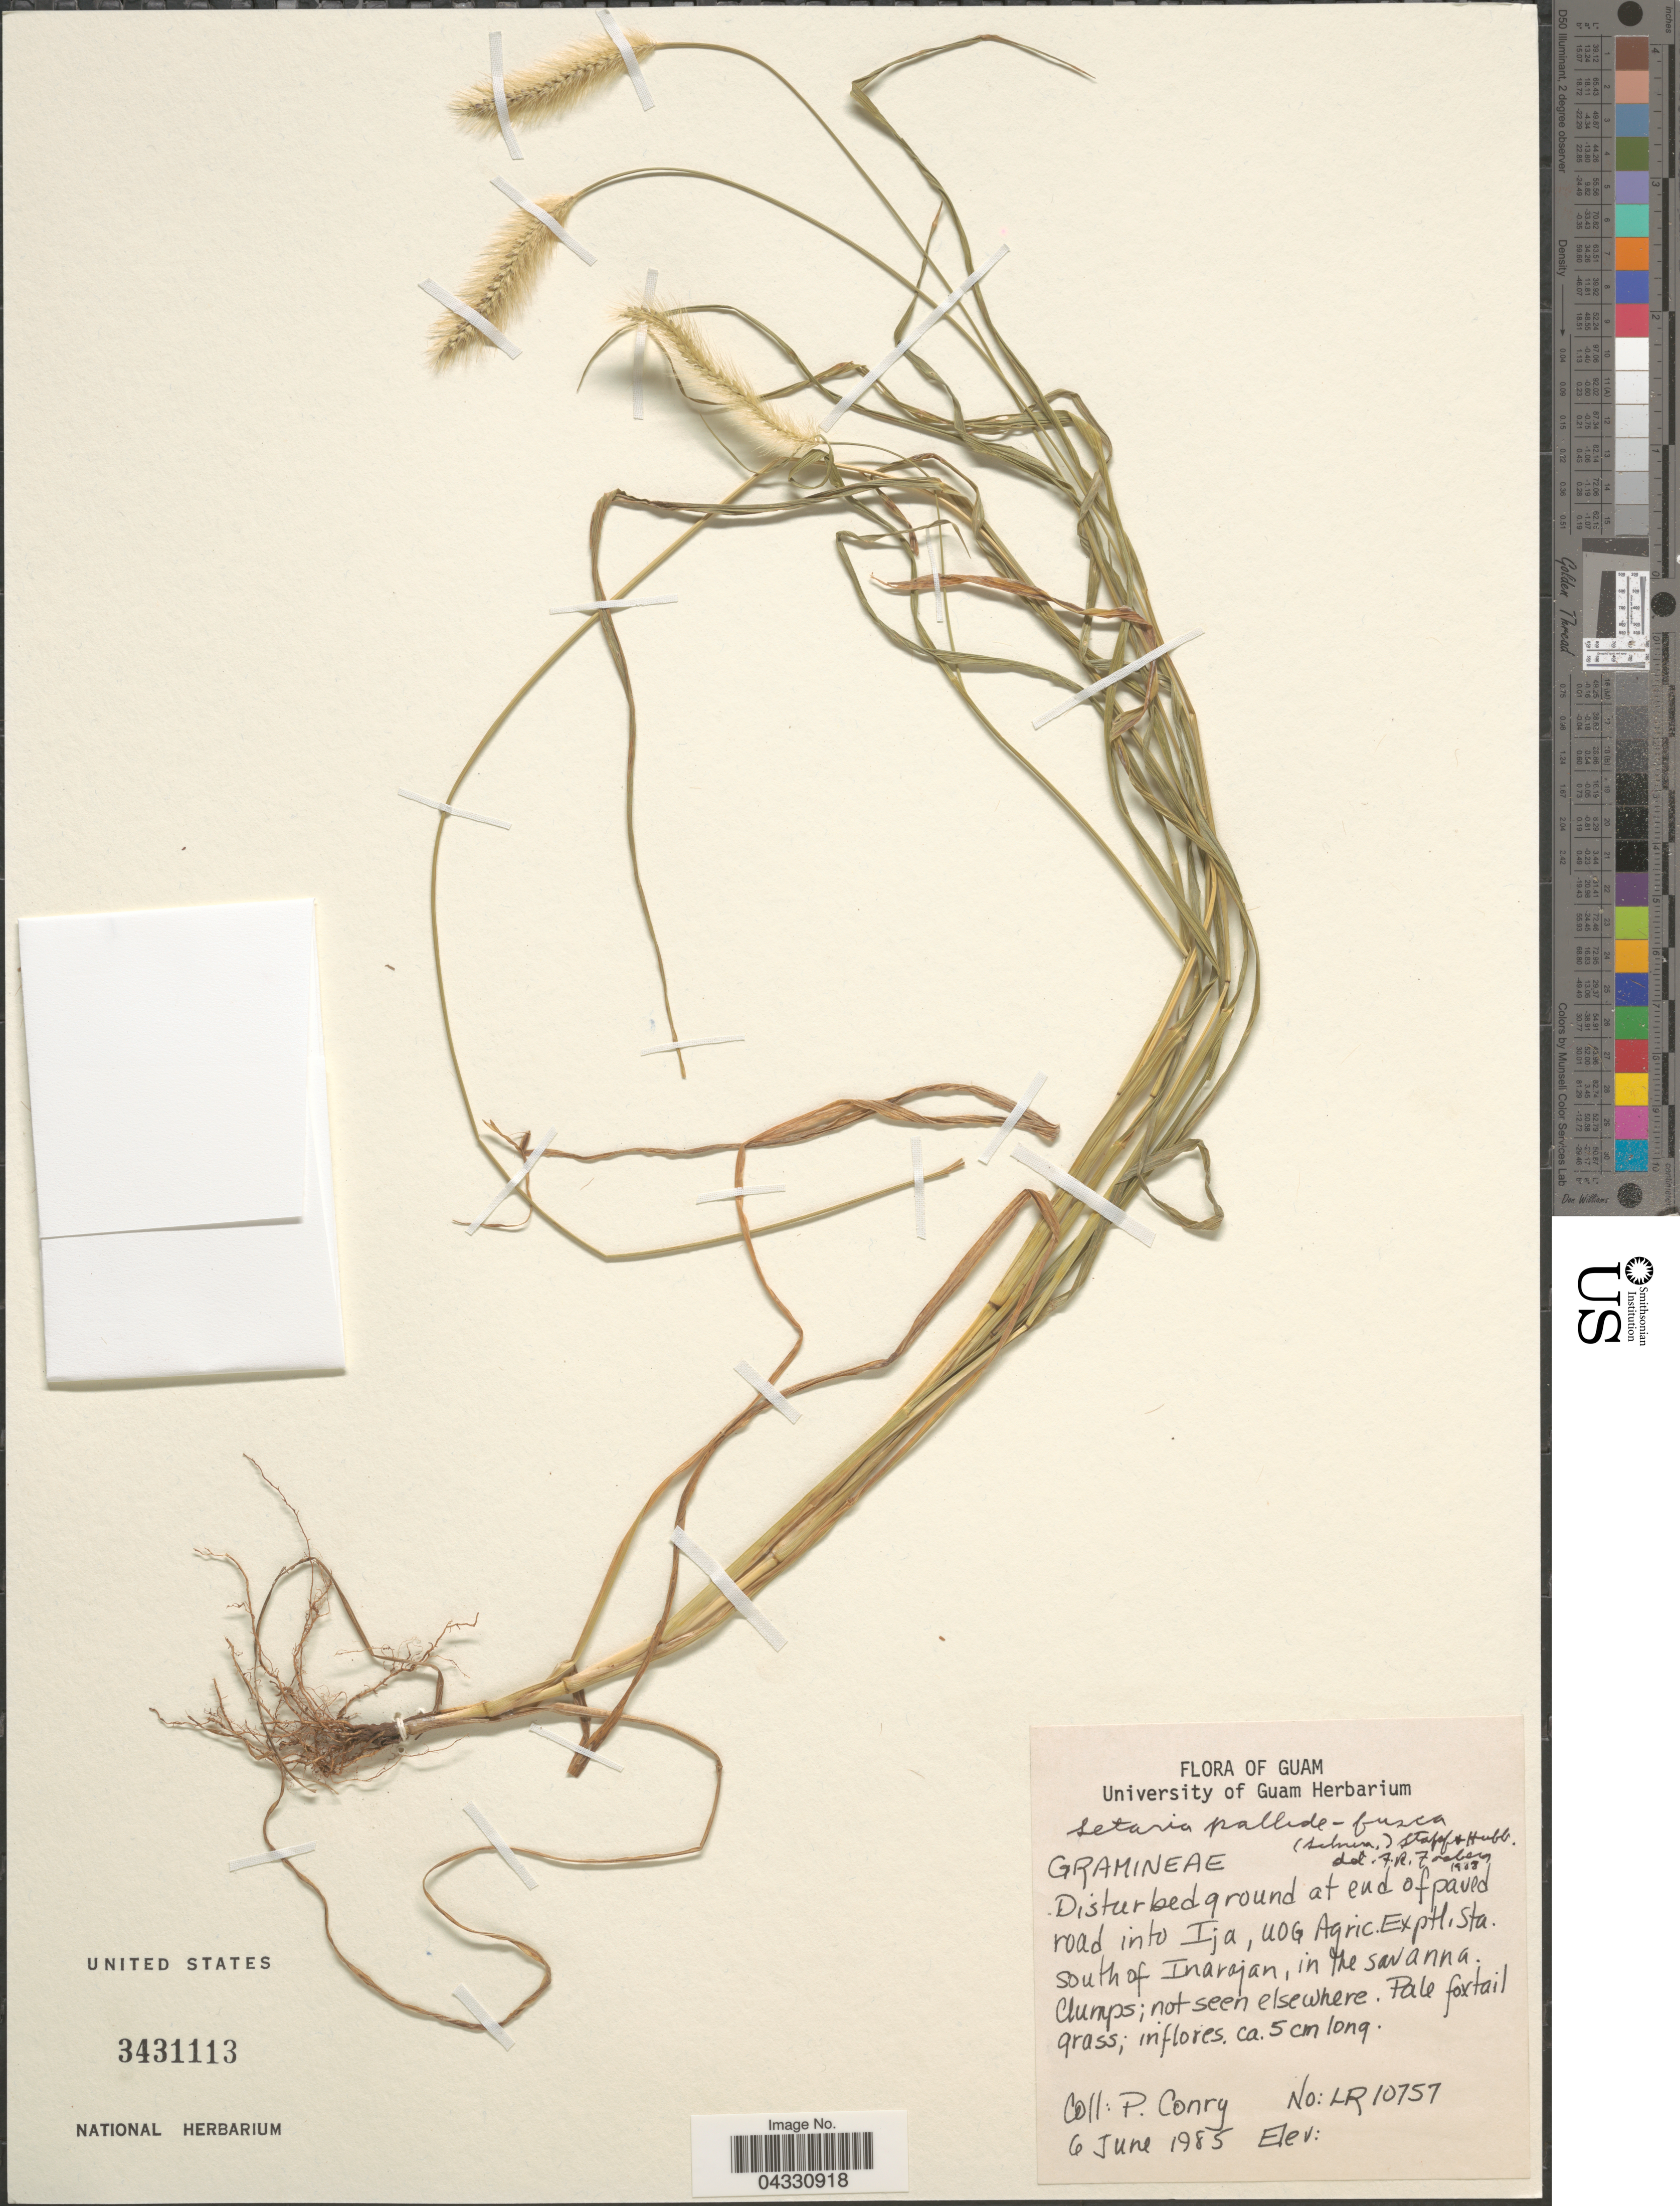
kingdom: Plantae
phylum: Tracheophyta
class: Liliopsida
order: Poales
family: Poaceae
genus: Setaria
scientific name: Setaria pallide-fusca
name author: (Schumach.) Stapf & C.E. Hubb.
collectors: P. Conry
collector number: LR10757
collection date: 1985-06-06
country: Guam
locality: Disturbed ground at end of paved road into Ija, UOG Agric. Exptl. Sta. South of Inarajan, in the savanna.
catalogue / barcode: US 3431113